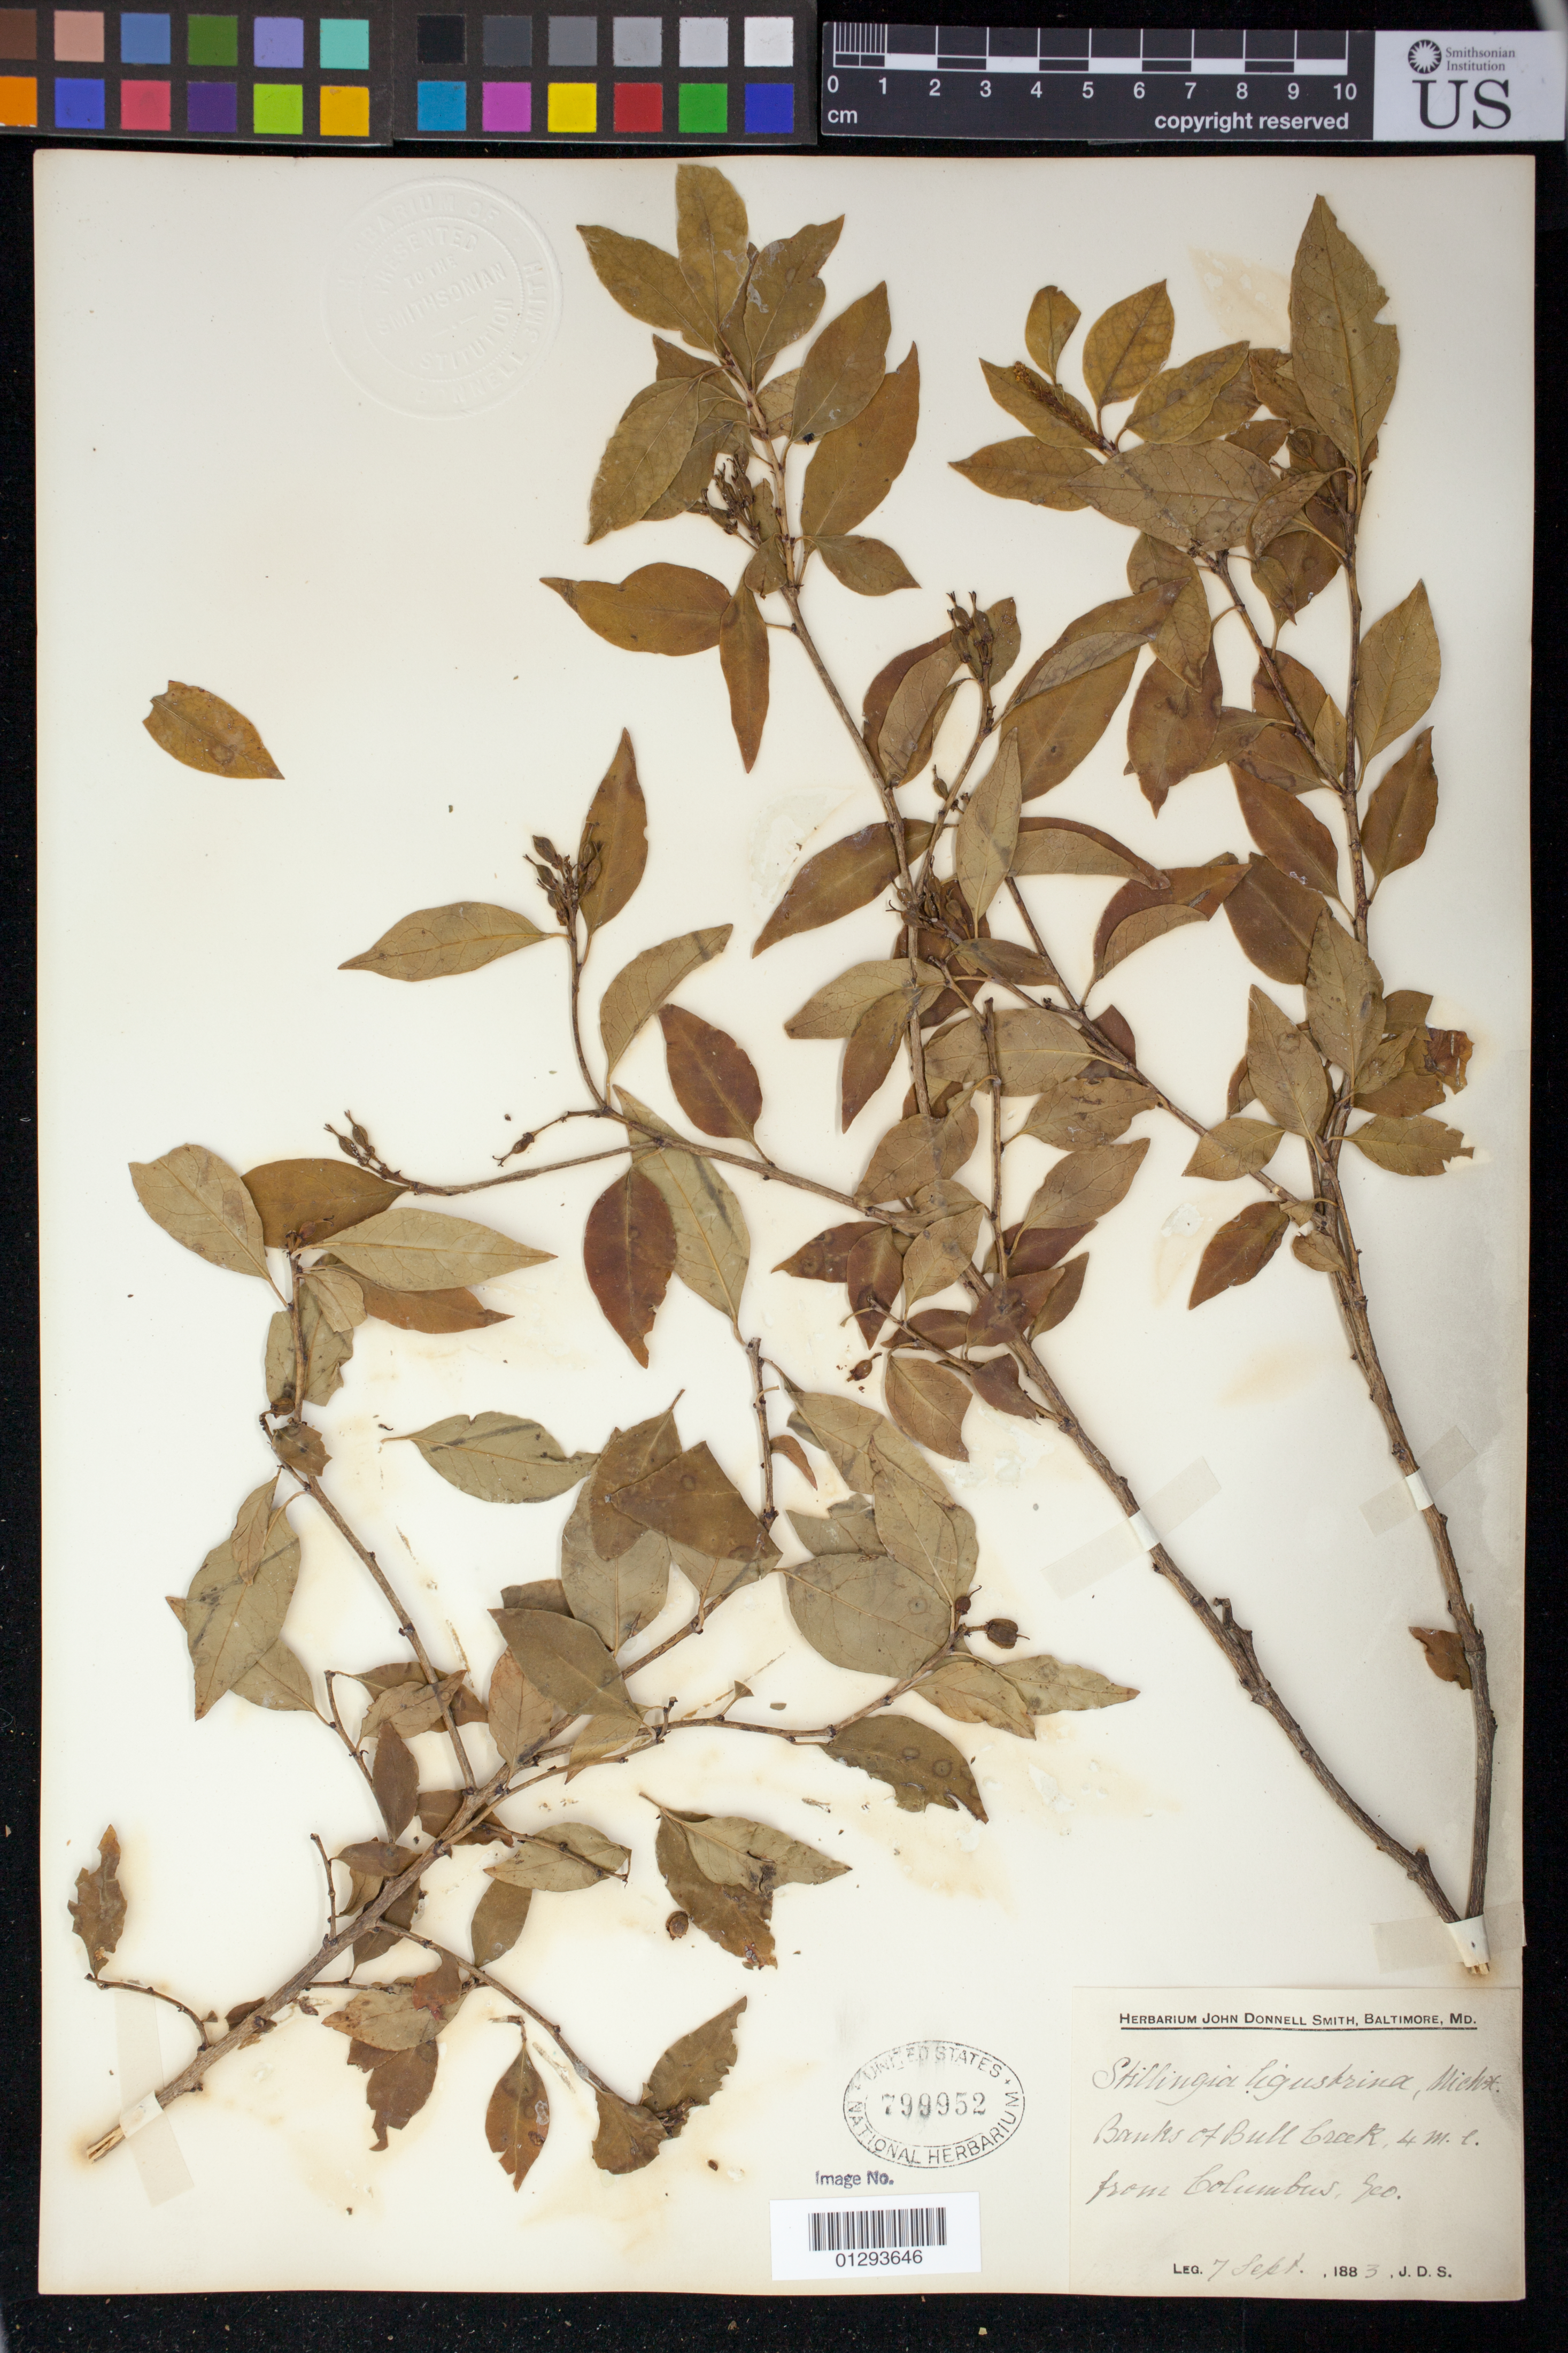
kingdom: Plantae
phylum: Tracheophyta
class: Magnoliopsida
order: Malpighiales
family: Euphorbiaceae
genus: Sebastiania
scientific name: Sebastiania fruticosa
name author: (Bartram) Fernald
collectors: J. Donnell Smith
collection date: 1883-09-07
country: United States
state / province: Georgia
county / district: Muscogee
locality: Banks of Bull Creek, 4 mi. from Columbus.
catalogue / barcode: US 799952